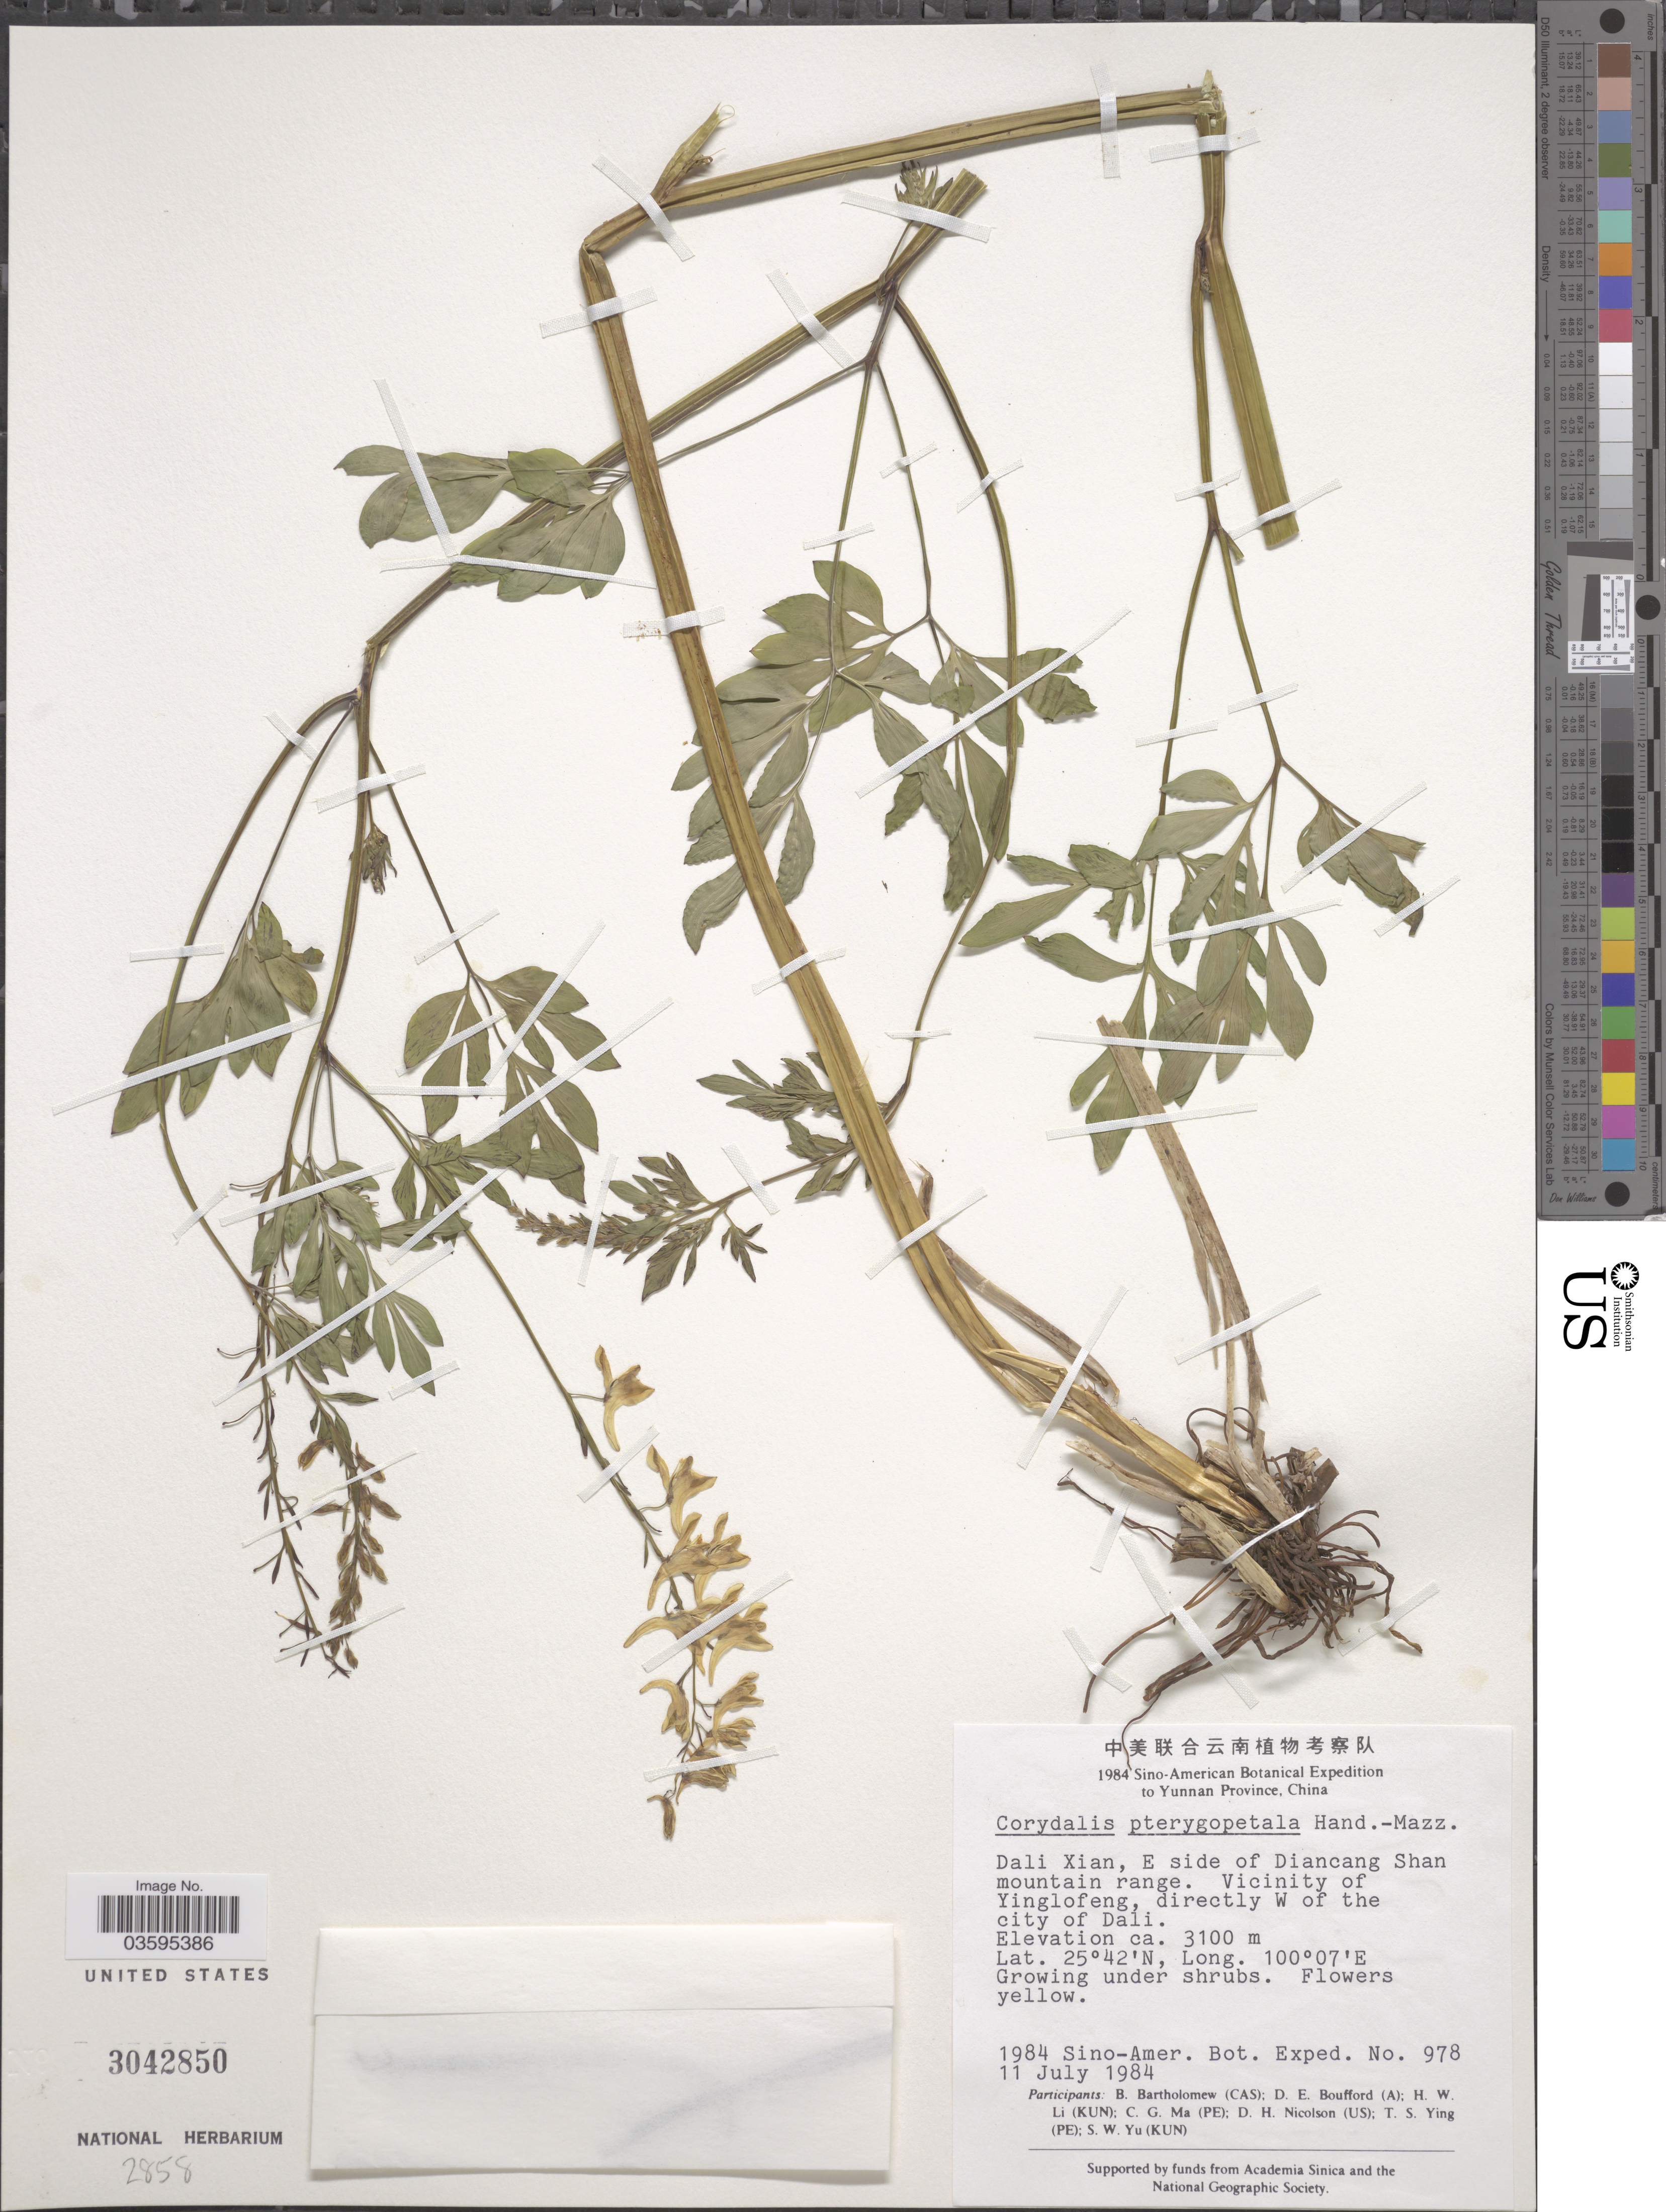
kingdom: Plantae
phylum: Tracheophyta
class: Magnoliopsida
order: Ranunculales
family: Papaveraceae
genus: Corydalis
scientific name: Corydalis pterygopetala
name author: Hand.-Mazz.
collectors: Sino-Amer. Bot. Exped. 1984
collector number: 978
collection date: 1984-07-11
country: China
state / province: Yunnan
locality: Dali Xian, E side of Diancang Shan mountain range. Vicinity of Yinglofeng, directly W of the city of Dali.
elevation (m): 3100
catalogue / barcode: US 3042850